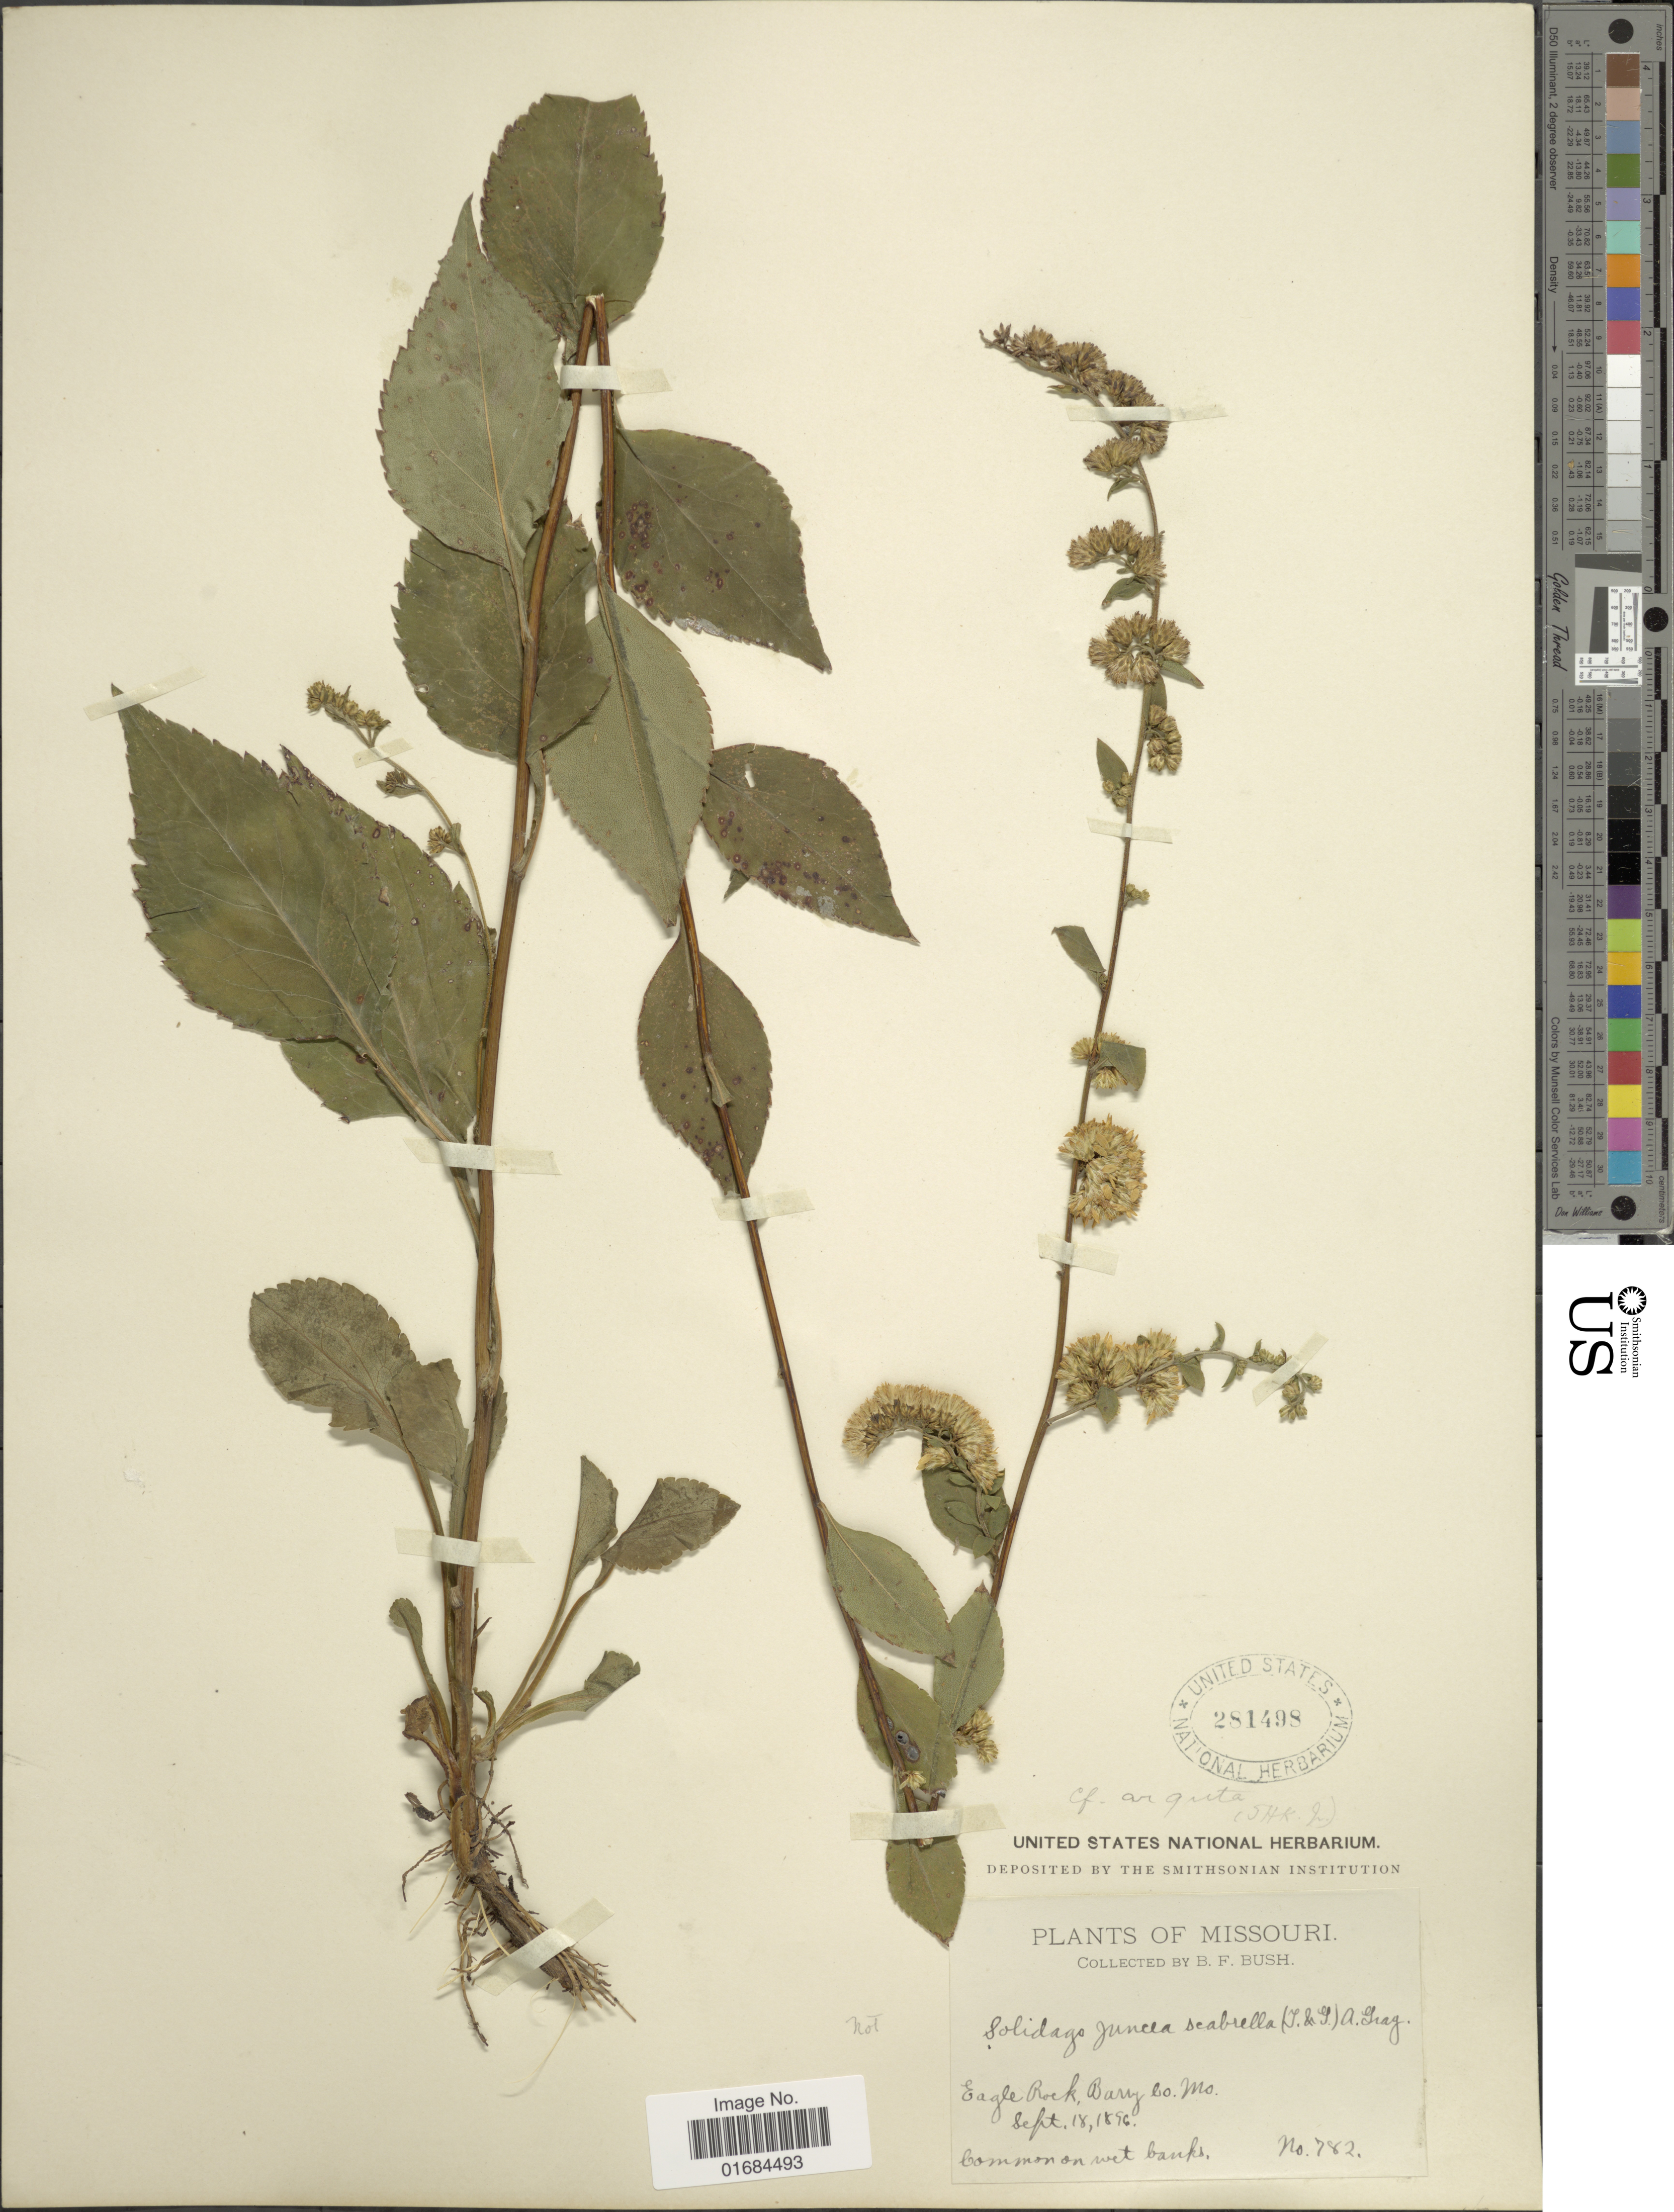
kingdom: Plantae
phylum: Tracheophyta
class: Magnoliopsida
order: Asterales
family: Asteraceae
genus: Solidago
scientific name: Solidago arguta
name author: Aiton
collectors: B. F. Bush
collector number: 782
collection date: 1896-09-18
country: United States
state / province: Missouri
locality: Eagle Rock Barry Co.Mo.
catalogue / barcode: US 281498